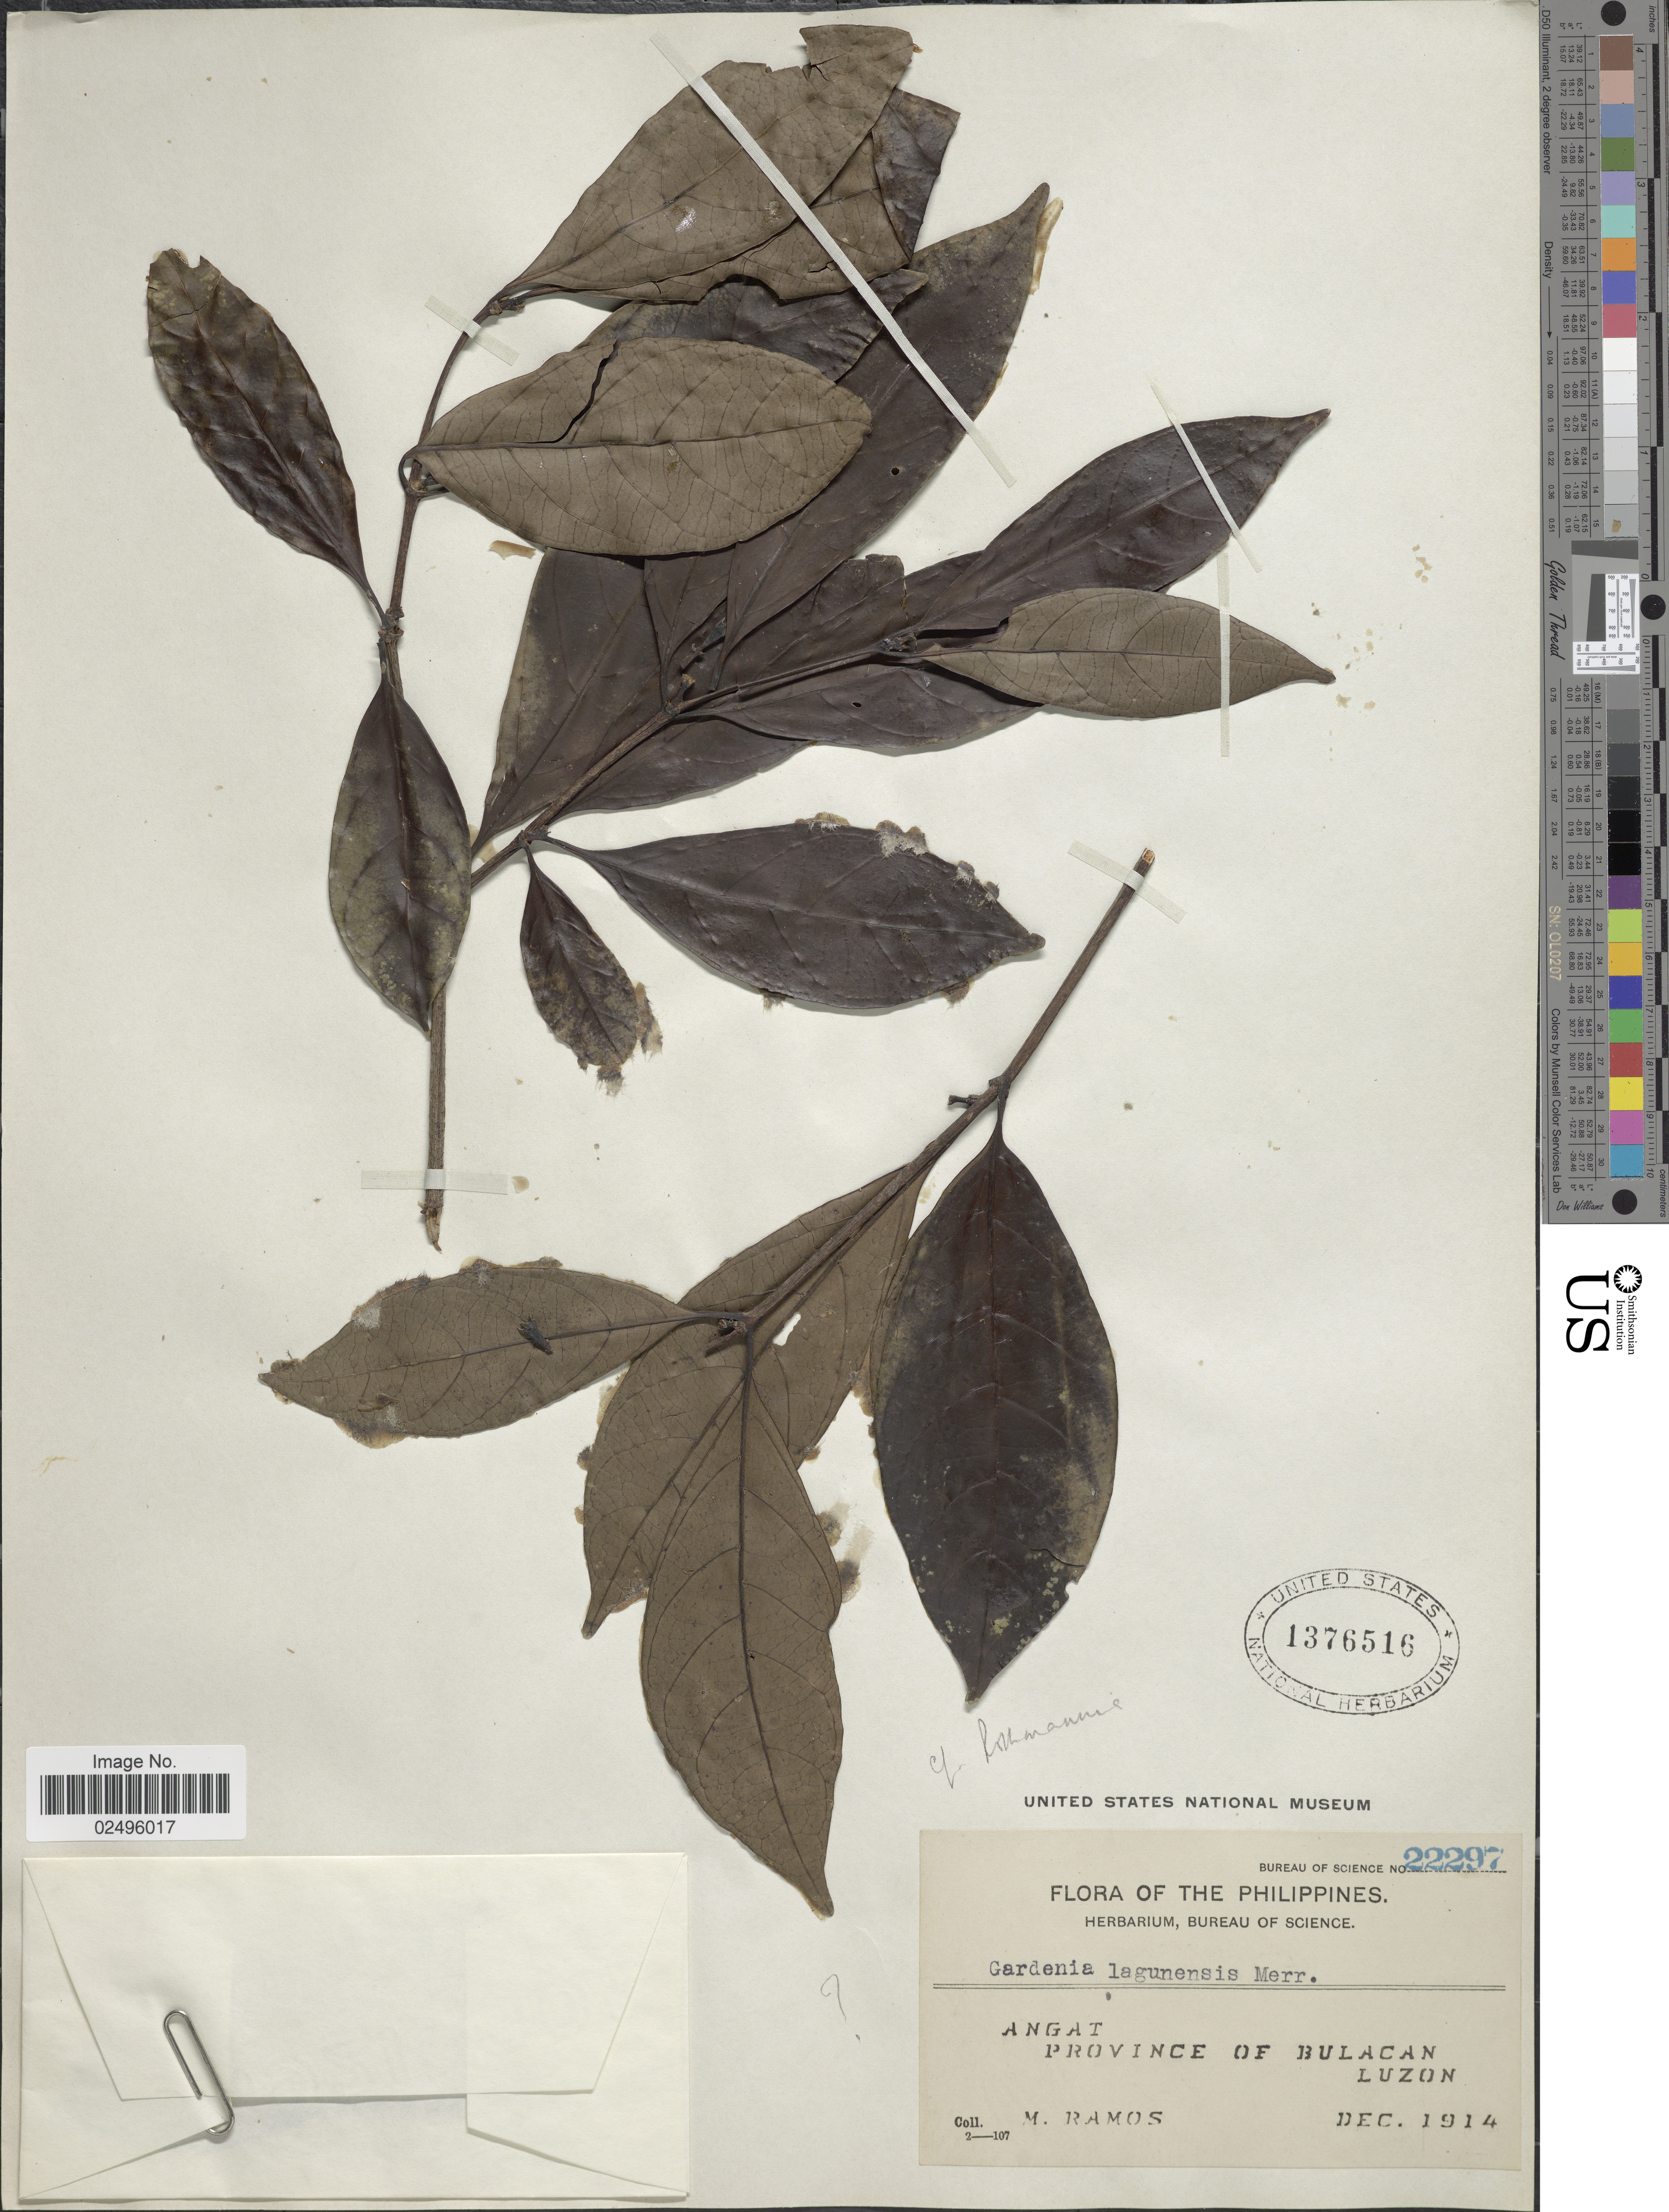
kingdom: Plantae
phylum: Tracheophyta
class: Magnoliopsida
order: Gentianales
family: Rubiaceae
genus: Rothmannia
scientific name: Rothmannia lagunensis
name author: (Merr.) J.T. Pereira & Ridsdale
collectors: M. Ramos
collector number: Bureau of Science 22297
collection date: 1914-12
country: Philippines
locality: Angat, Province of Bulacan, Luzon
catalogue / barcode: US 1376516